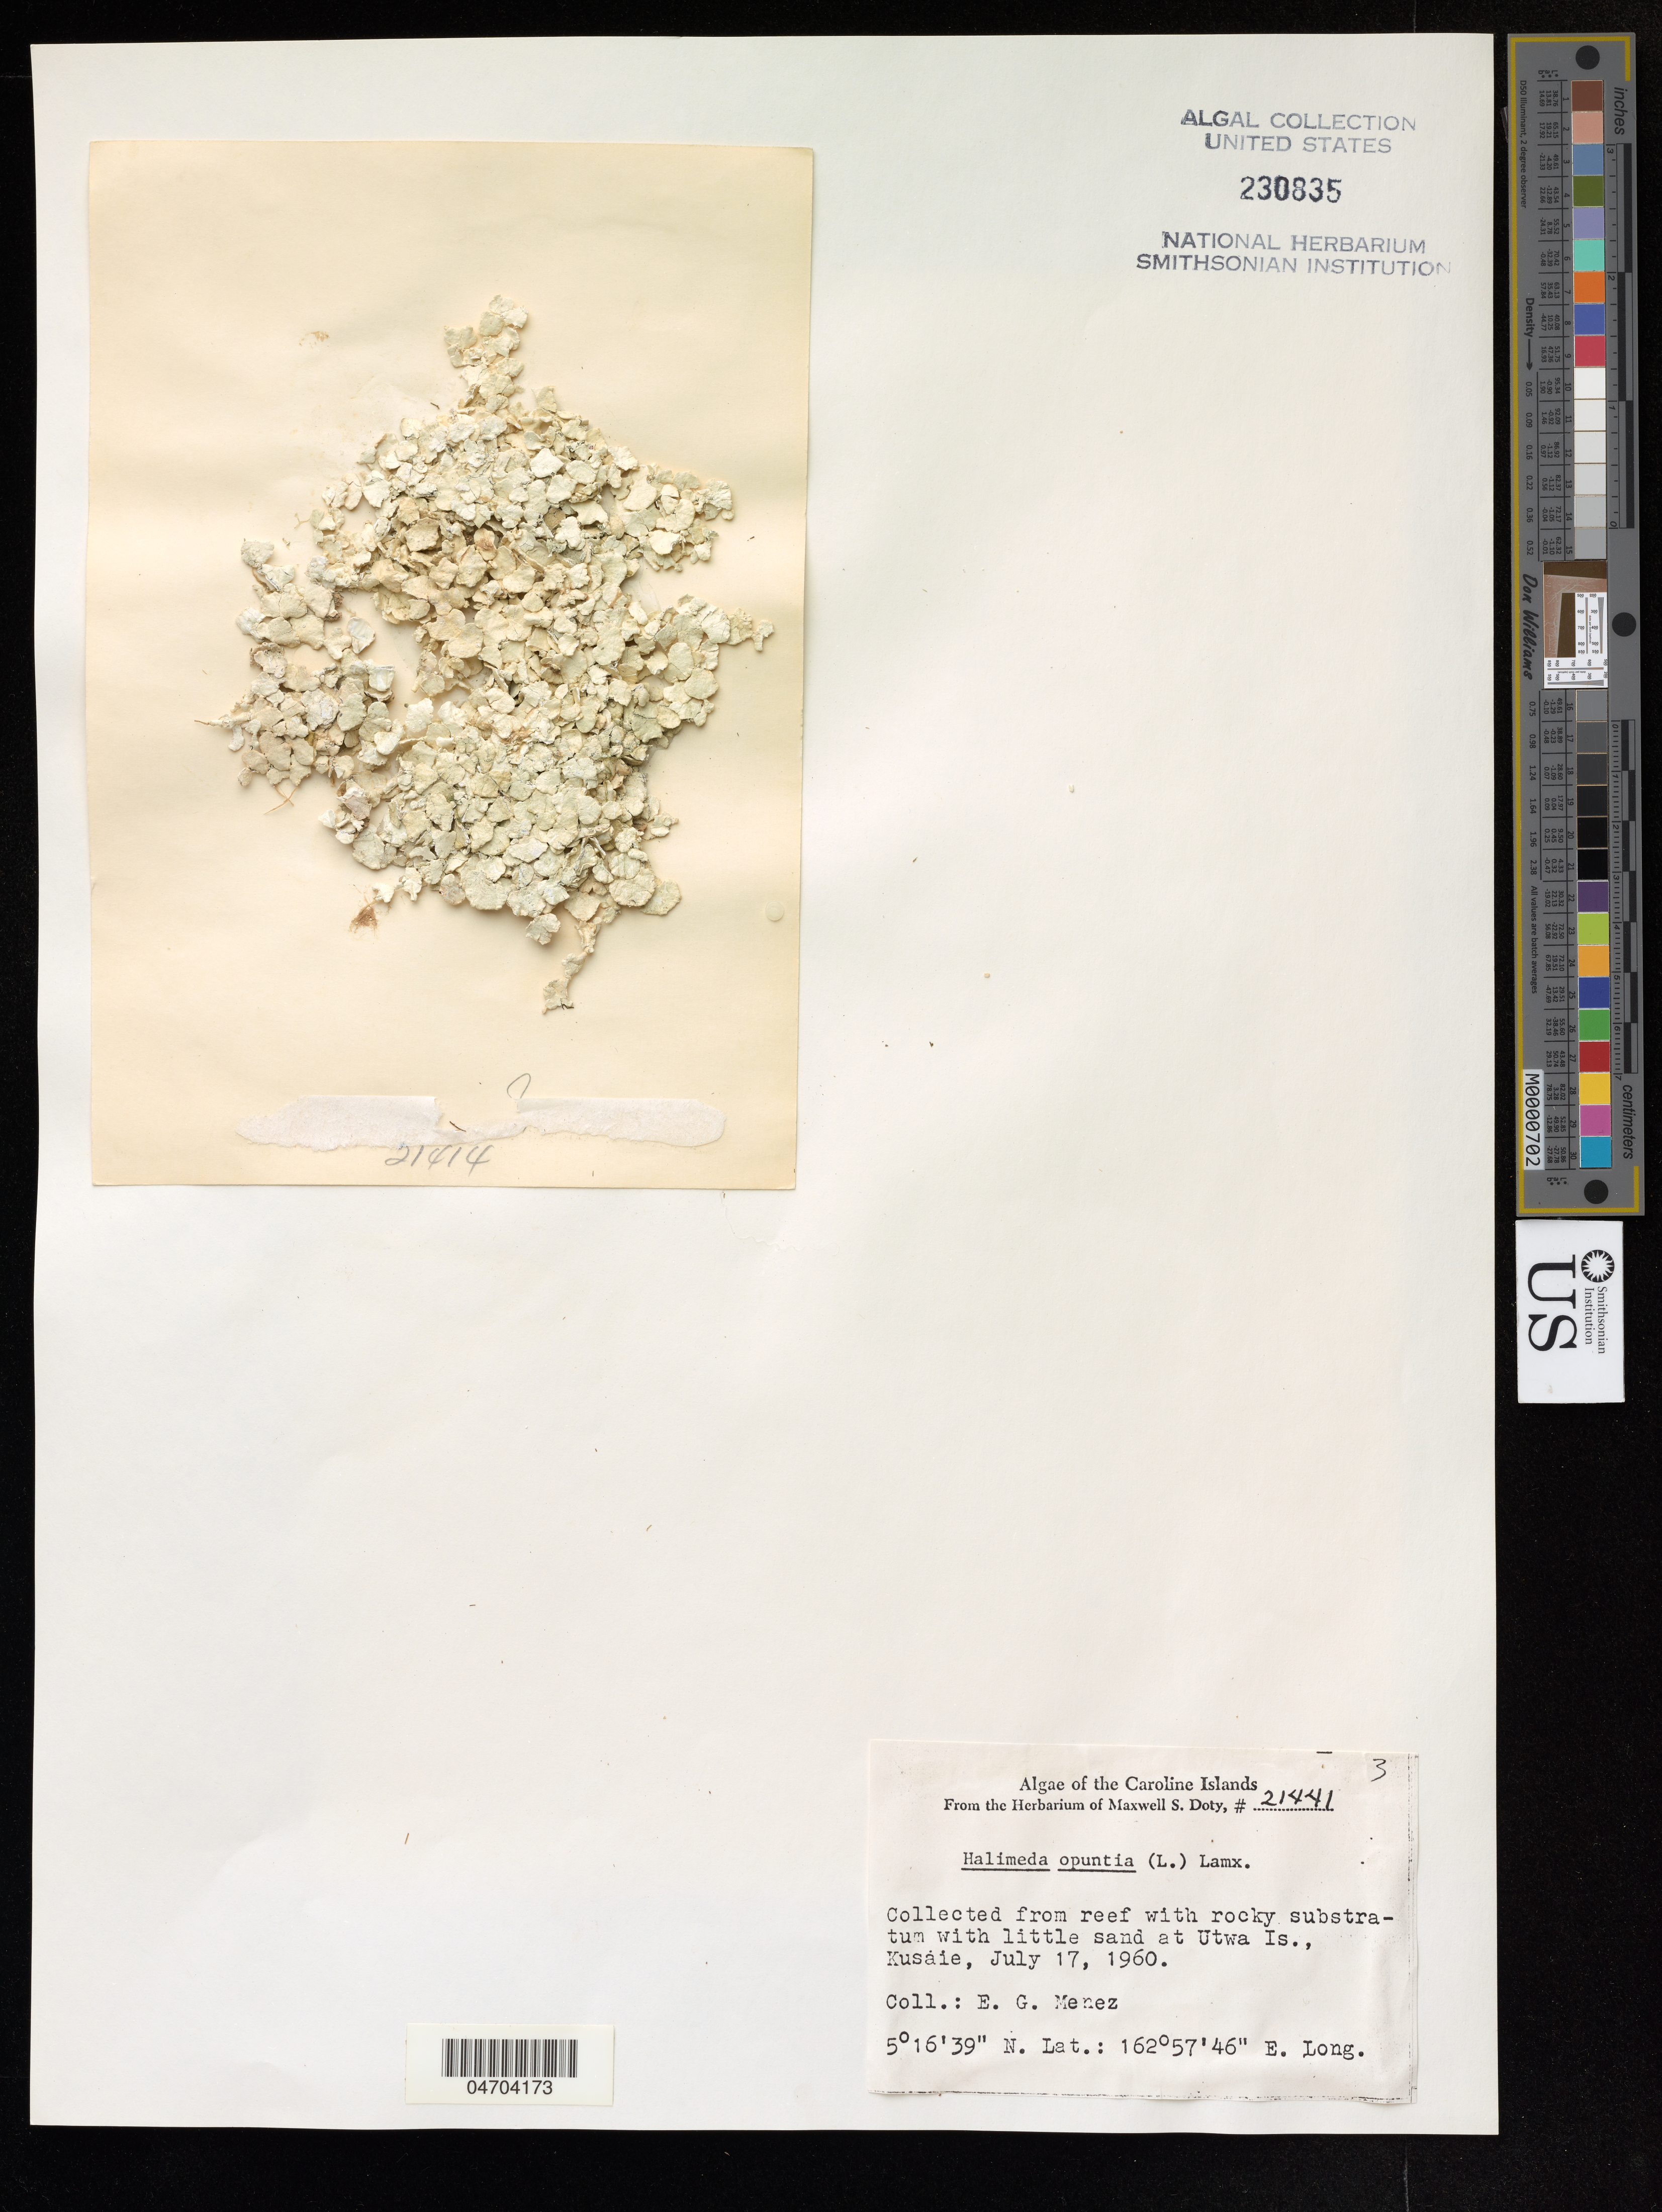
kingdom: Plantae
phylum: Chlorophyta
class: Ulvophyceae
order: Bryopsidales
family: Halimedaceae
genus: Halimeda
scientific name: Halimeda opuntia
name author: (L.) J.V.Lamouroux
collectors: E. Menez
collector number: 21441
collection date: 1960-07-17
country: Micronesia, Federated States of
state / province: Kosrae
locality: Caroline Islands, Utwa Is., Kusaie.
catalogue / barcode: US 230835